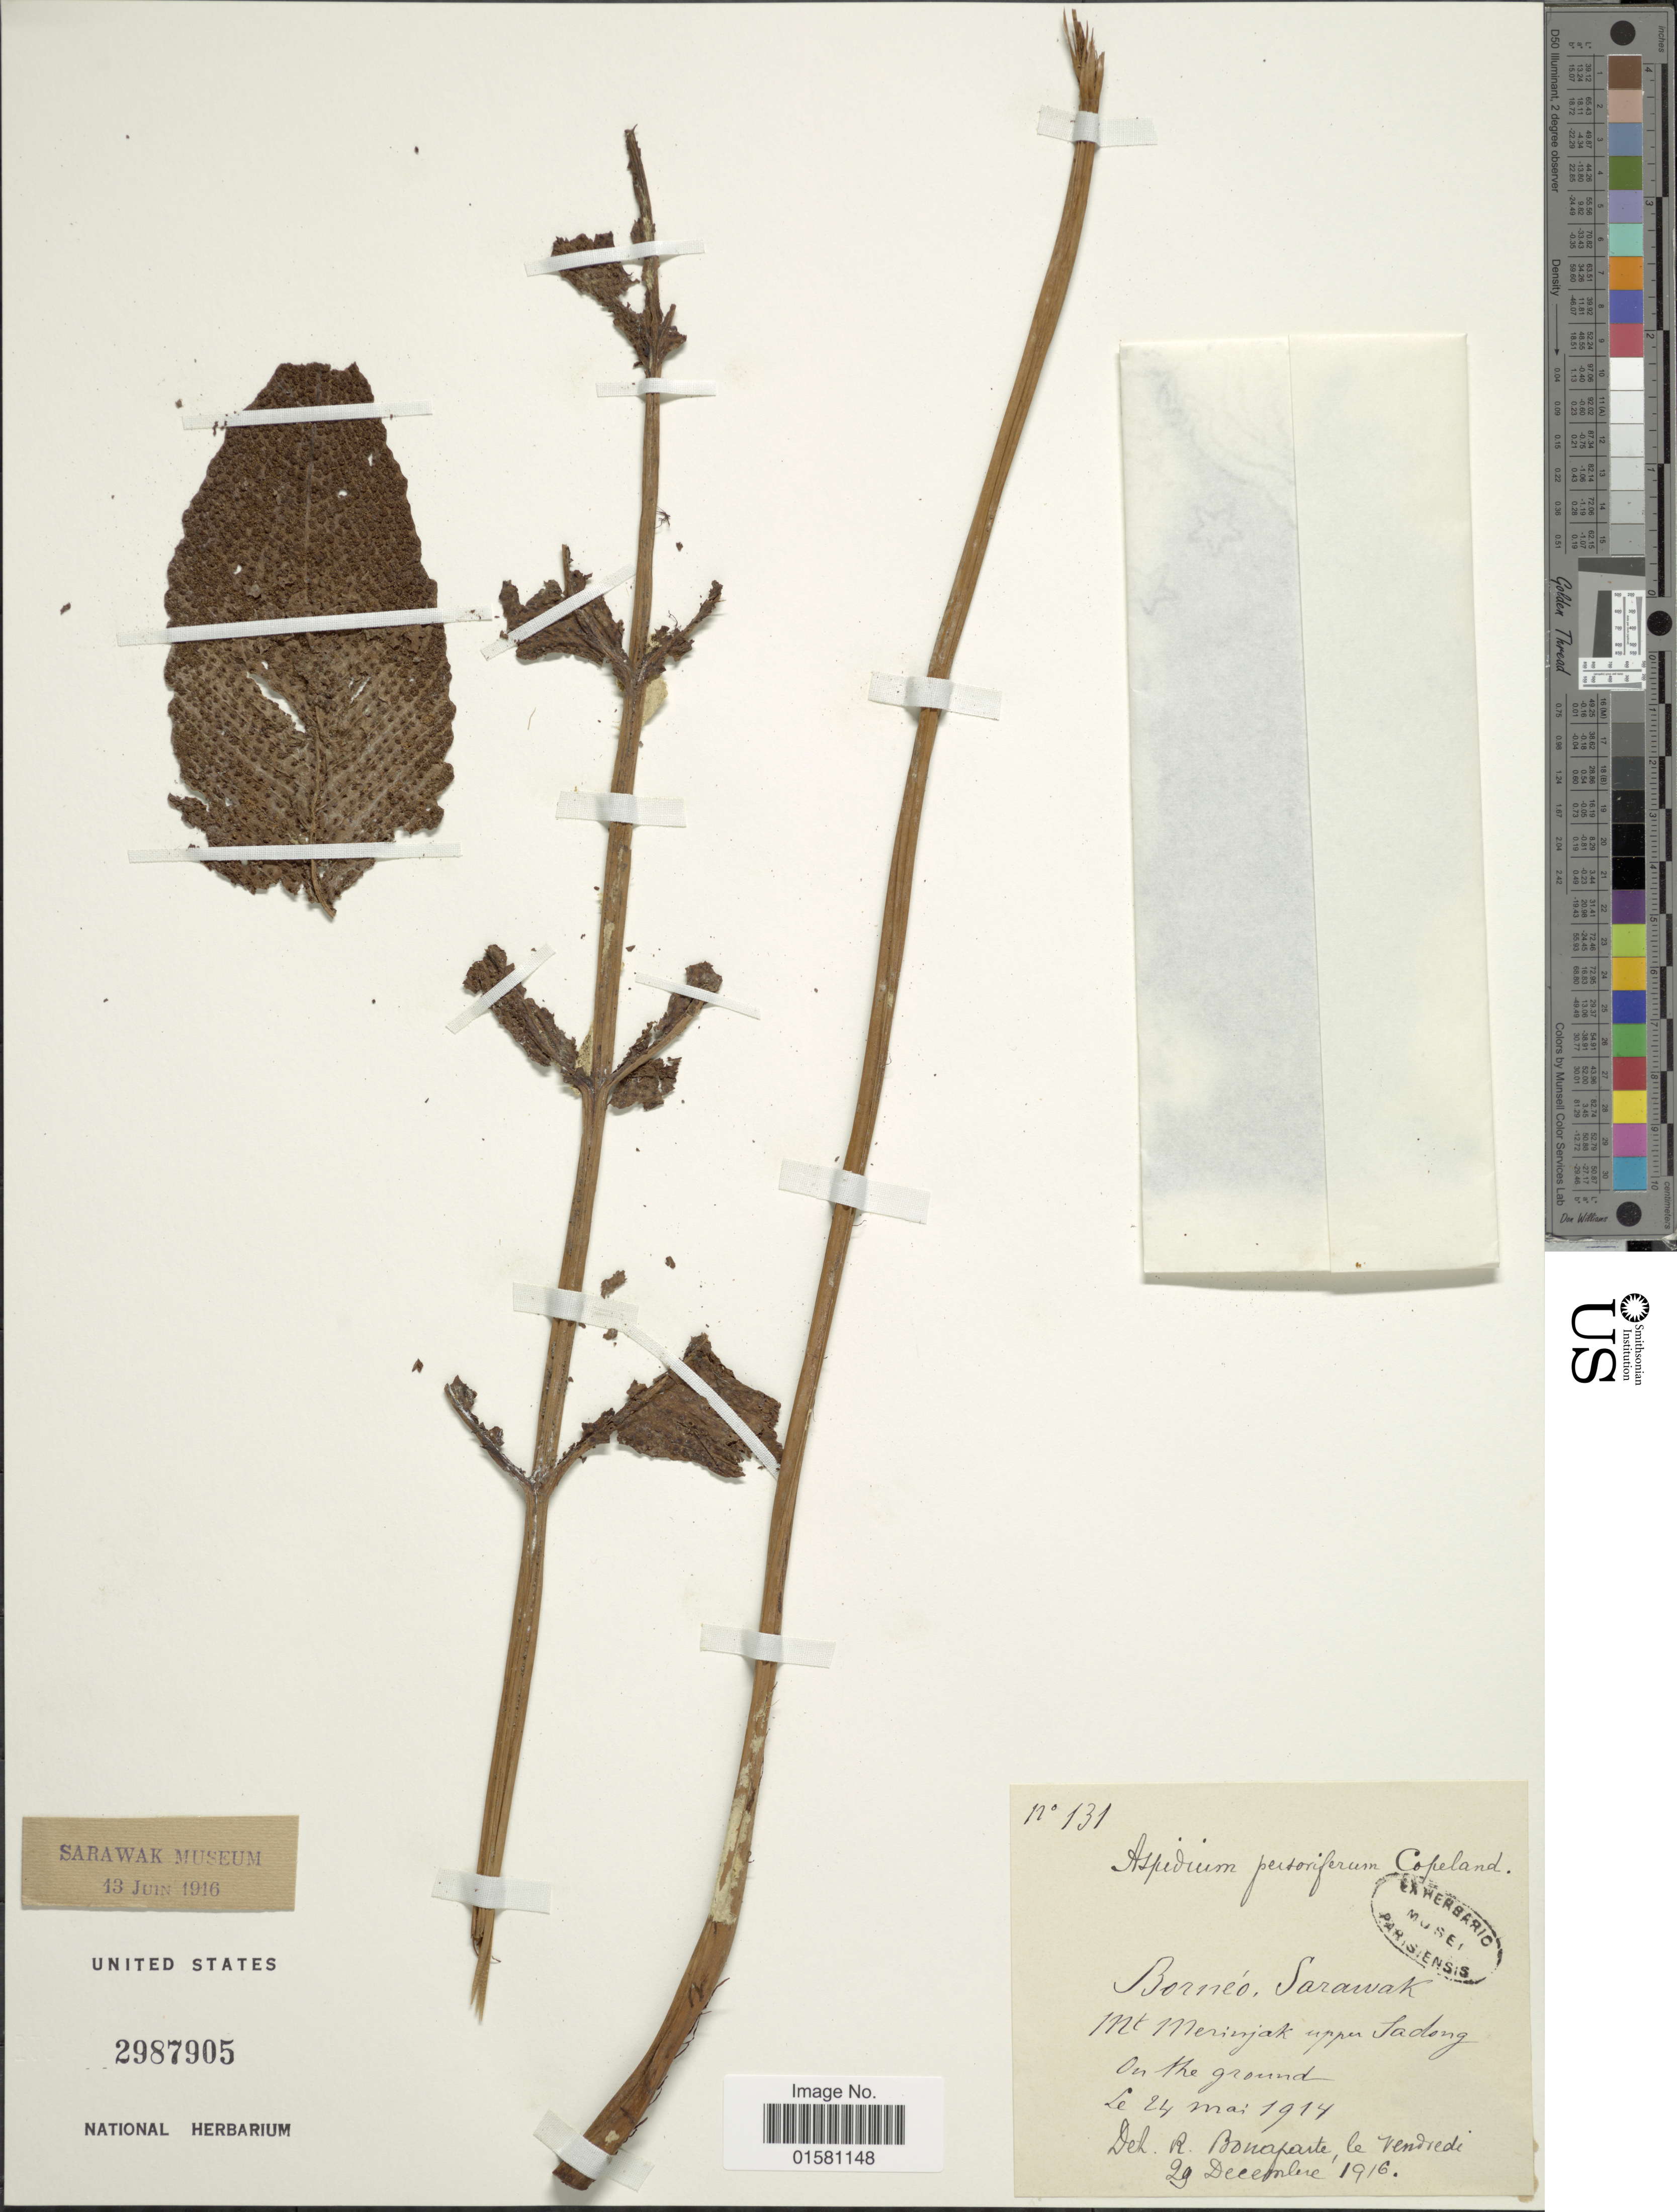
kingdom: Plantae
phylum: Tracheophyta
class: Polypodiopsida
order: Polypodiales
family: Tectariaceae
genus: Tectaria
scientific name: Tectaria pleiosora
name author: (Alderw.) C. Chr.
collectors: ex herb. Mus. Paris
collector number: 131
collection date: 1914-05-24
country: Malaysia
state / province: Sarawak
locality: Borneo. Mt. Merinjak upper Sadong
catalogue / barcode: US 2987905